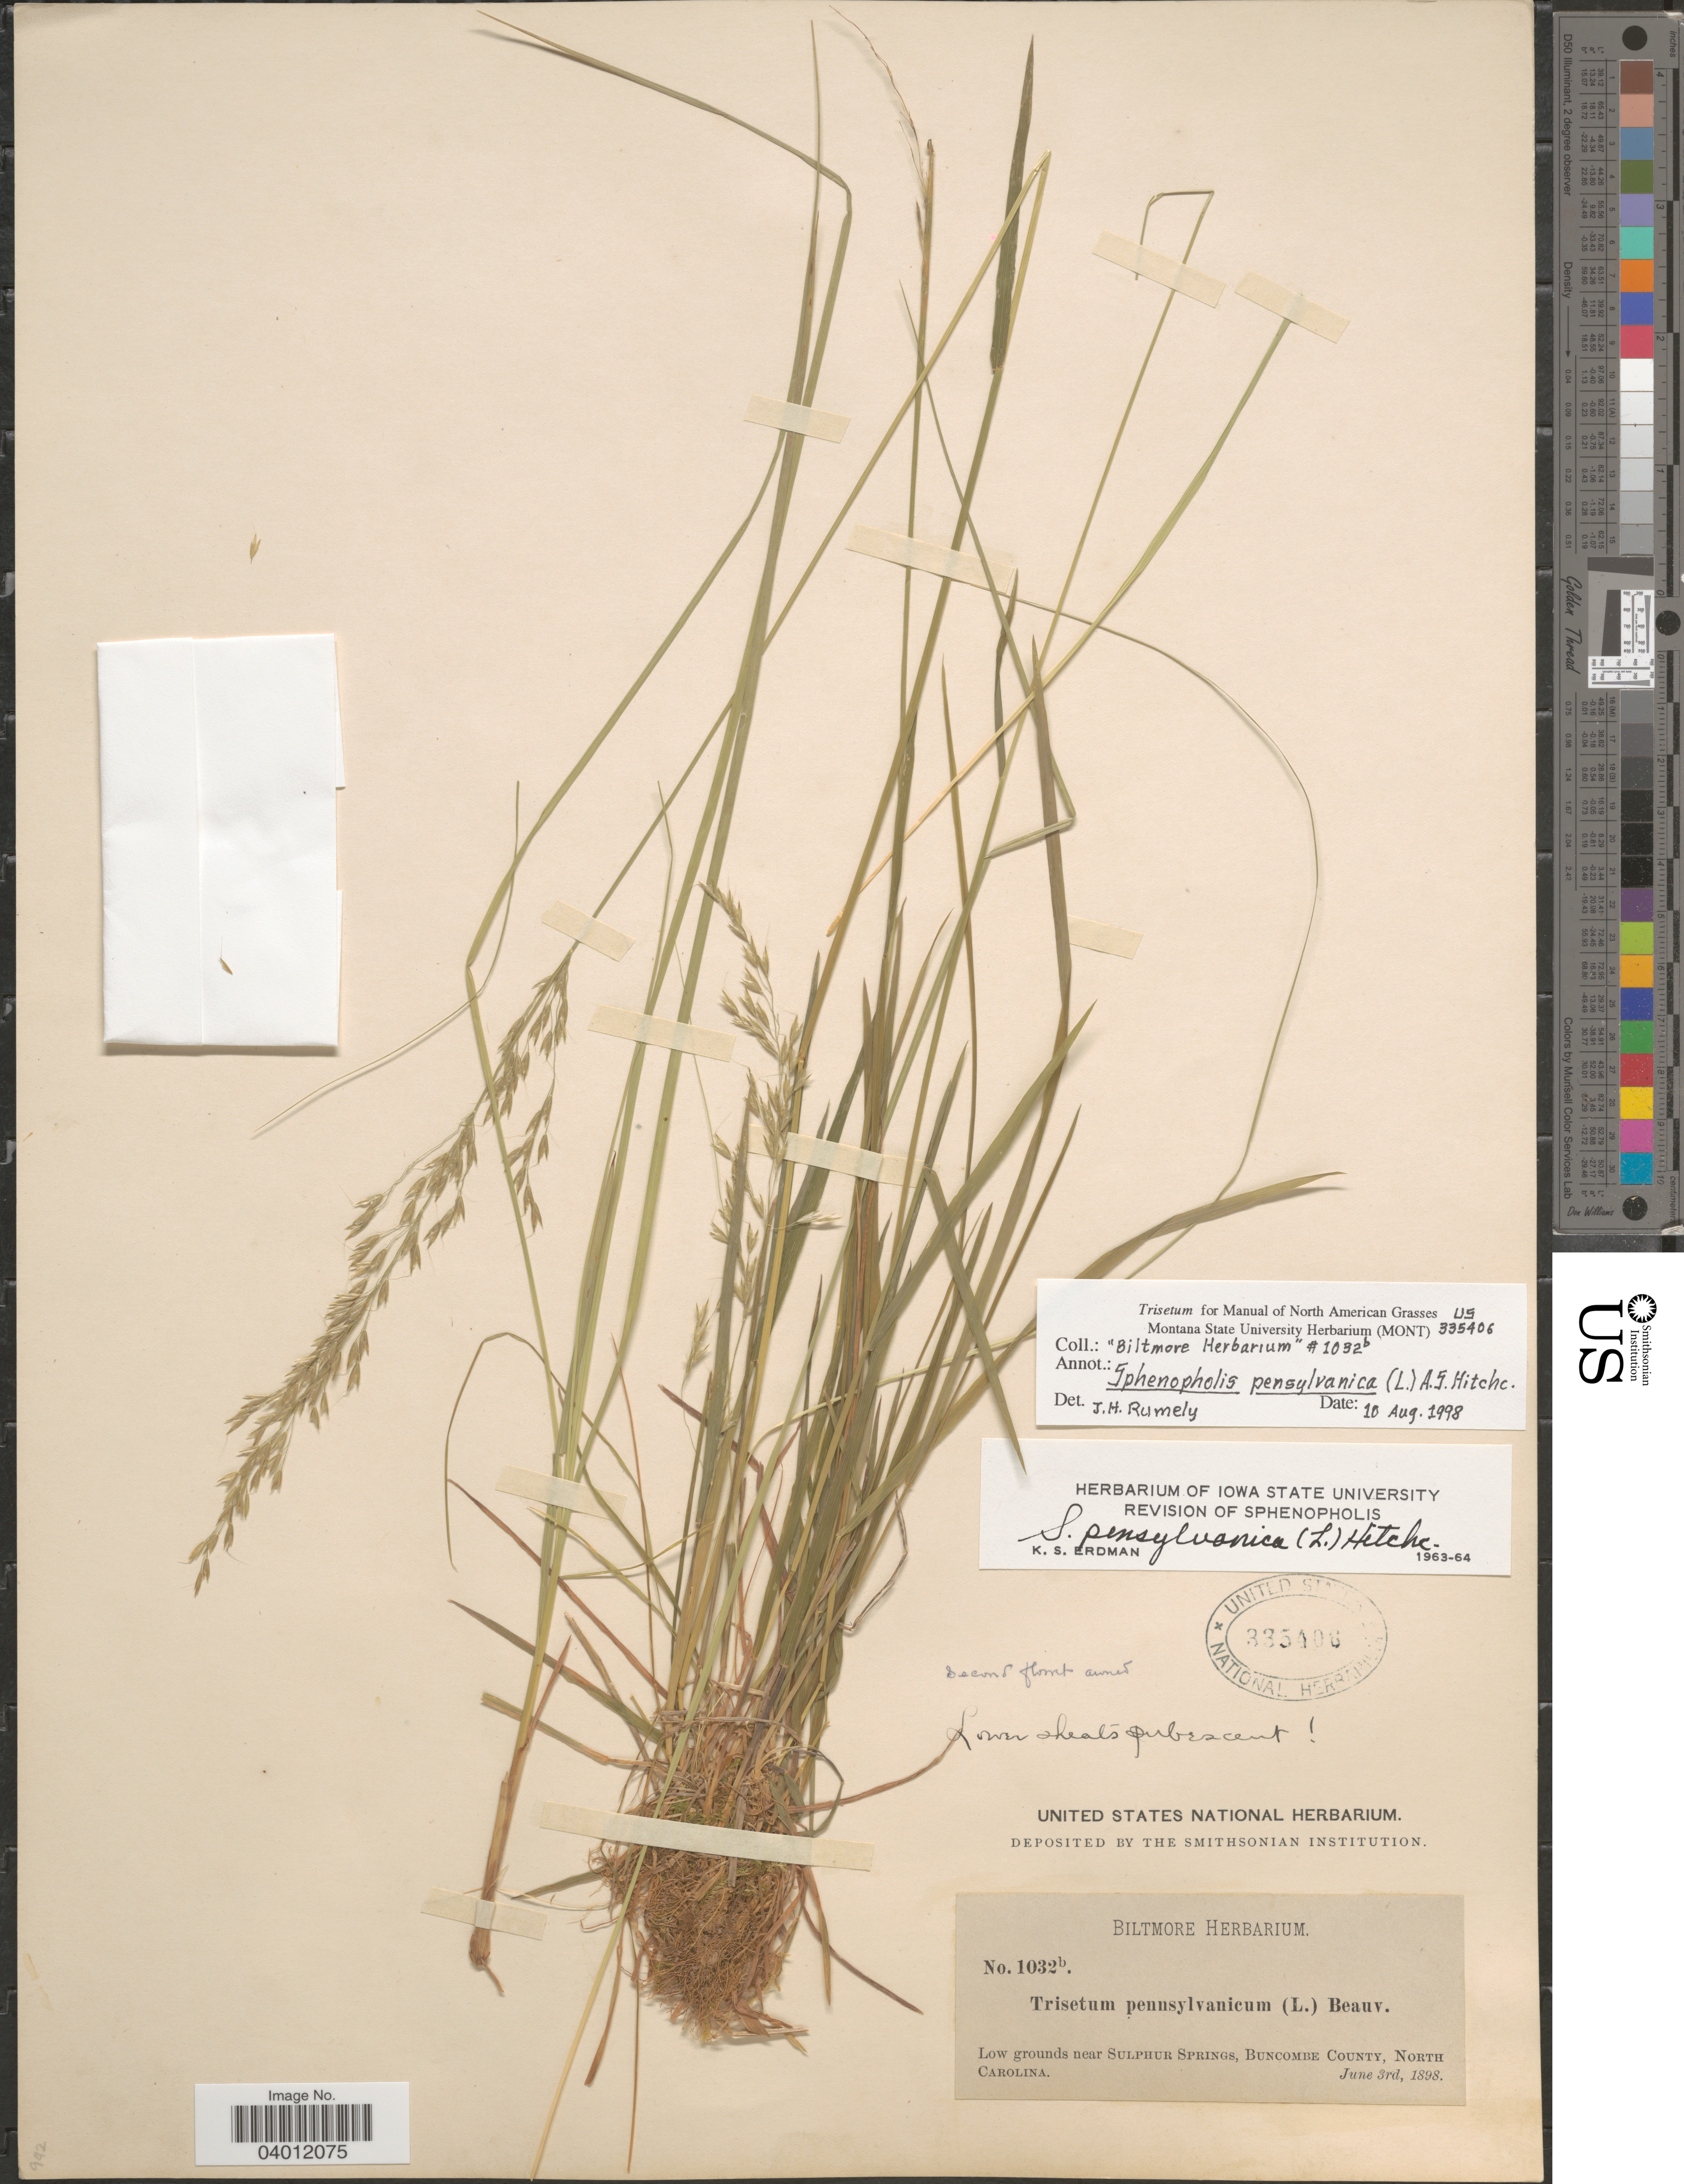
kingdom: Plantae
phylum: Tracheophyta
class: Liliopsida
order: Poales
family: Poaceae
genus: Sphenopholis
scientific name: Sphenopholis pensylvanica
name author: (L.) Hitchc.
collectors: ex herb. Biltmore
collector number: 1032b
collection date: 1898-06-03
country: United States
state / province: North Carolina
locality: Low grounds near Sulphur Springs, Buncombe County.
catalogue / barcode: US 335406